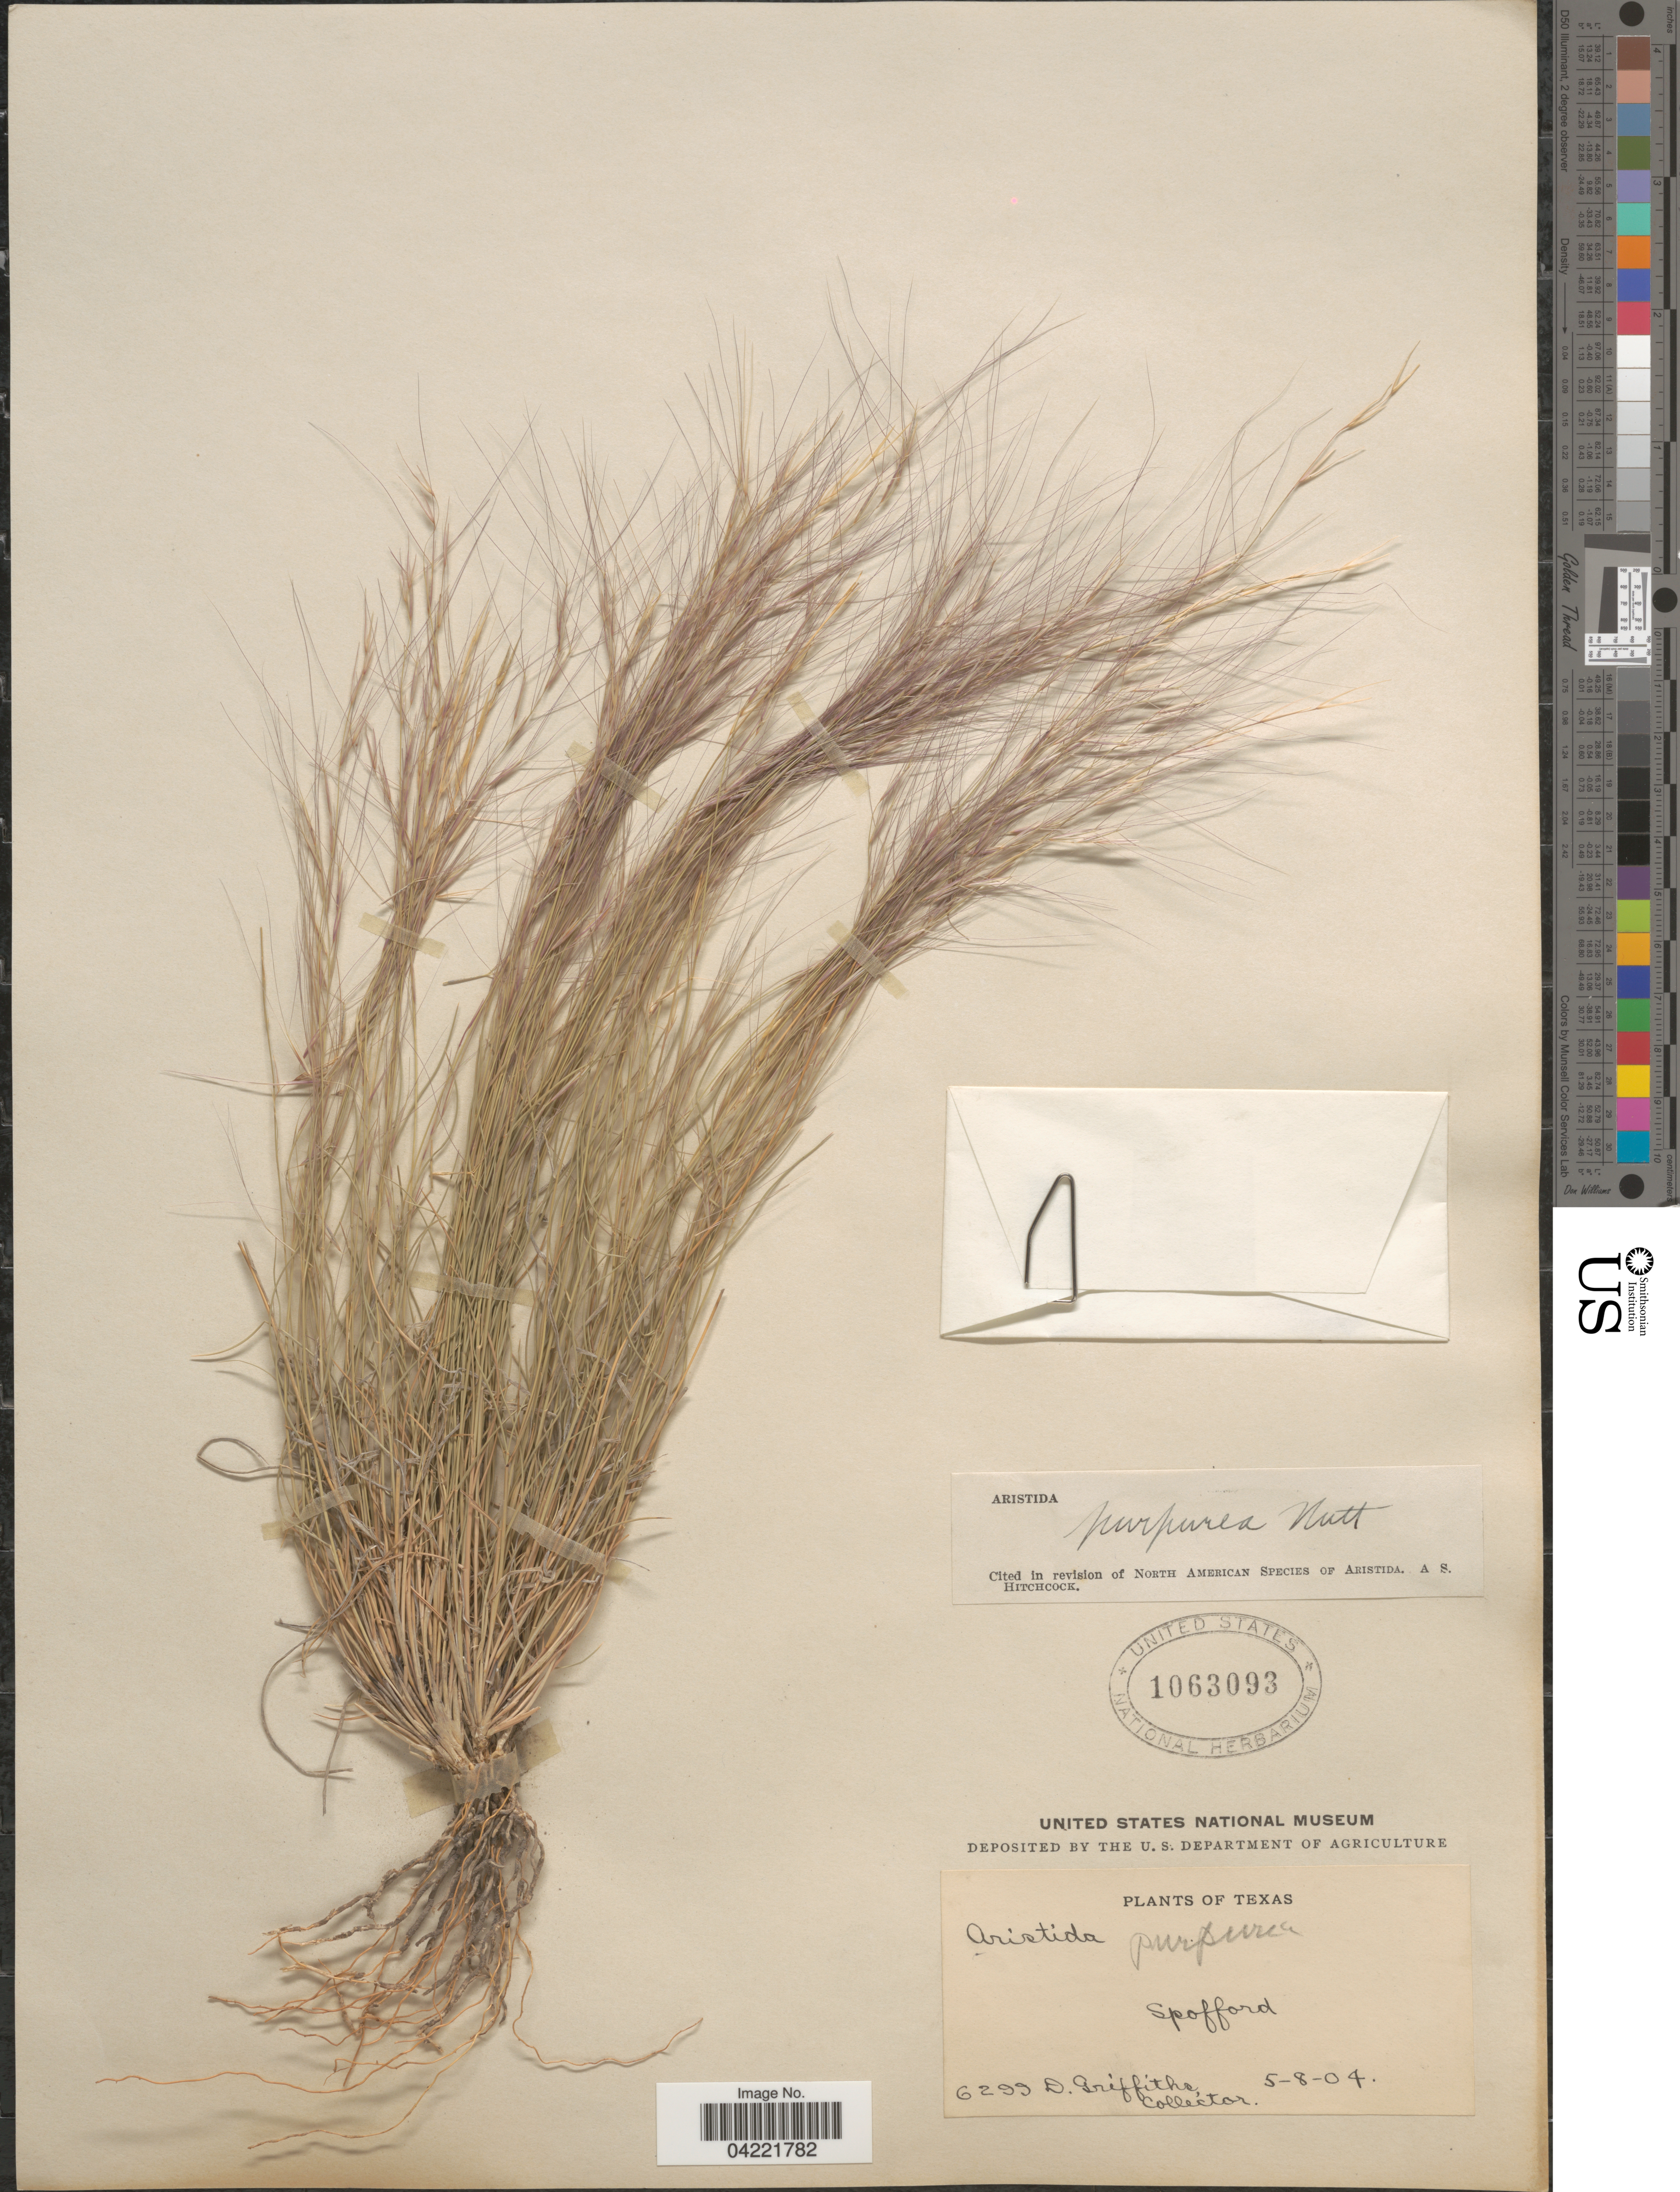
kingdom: Plantae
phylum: Tracheophyta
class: Liliopsida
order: Poales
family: Poaceae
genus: Aristida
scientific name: Aristida purpurea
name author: Nutt.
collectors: D. Griffiths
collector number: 6299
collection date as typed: Transcribed d/m/y: 8/5/4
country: United States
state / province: Texas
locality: Spofford.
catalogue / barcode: US 1063093